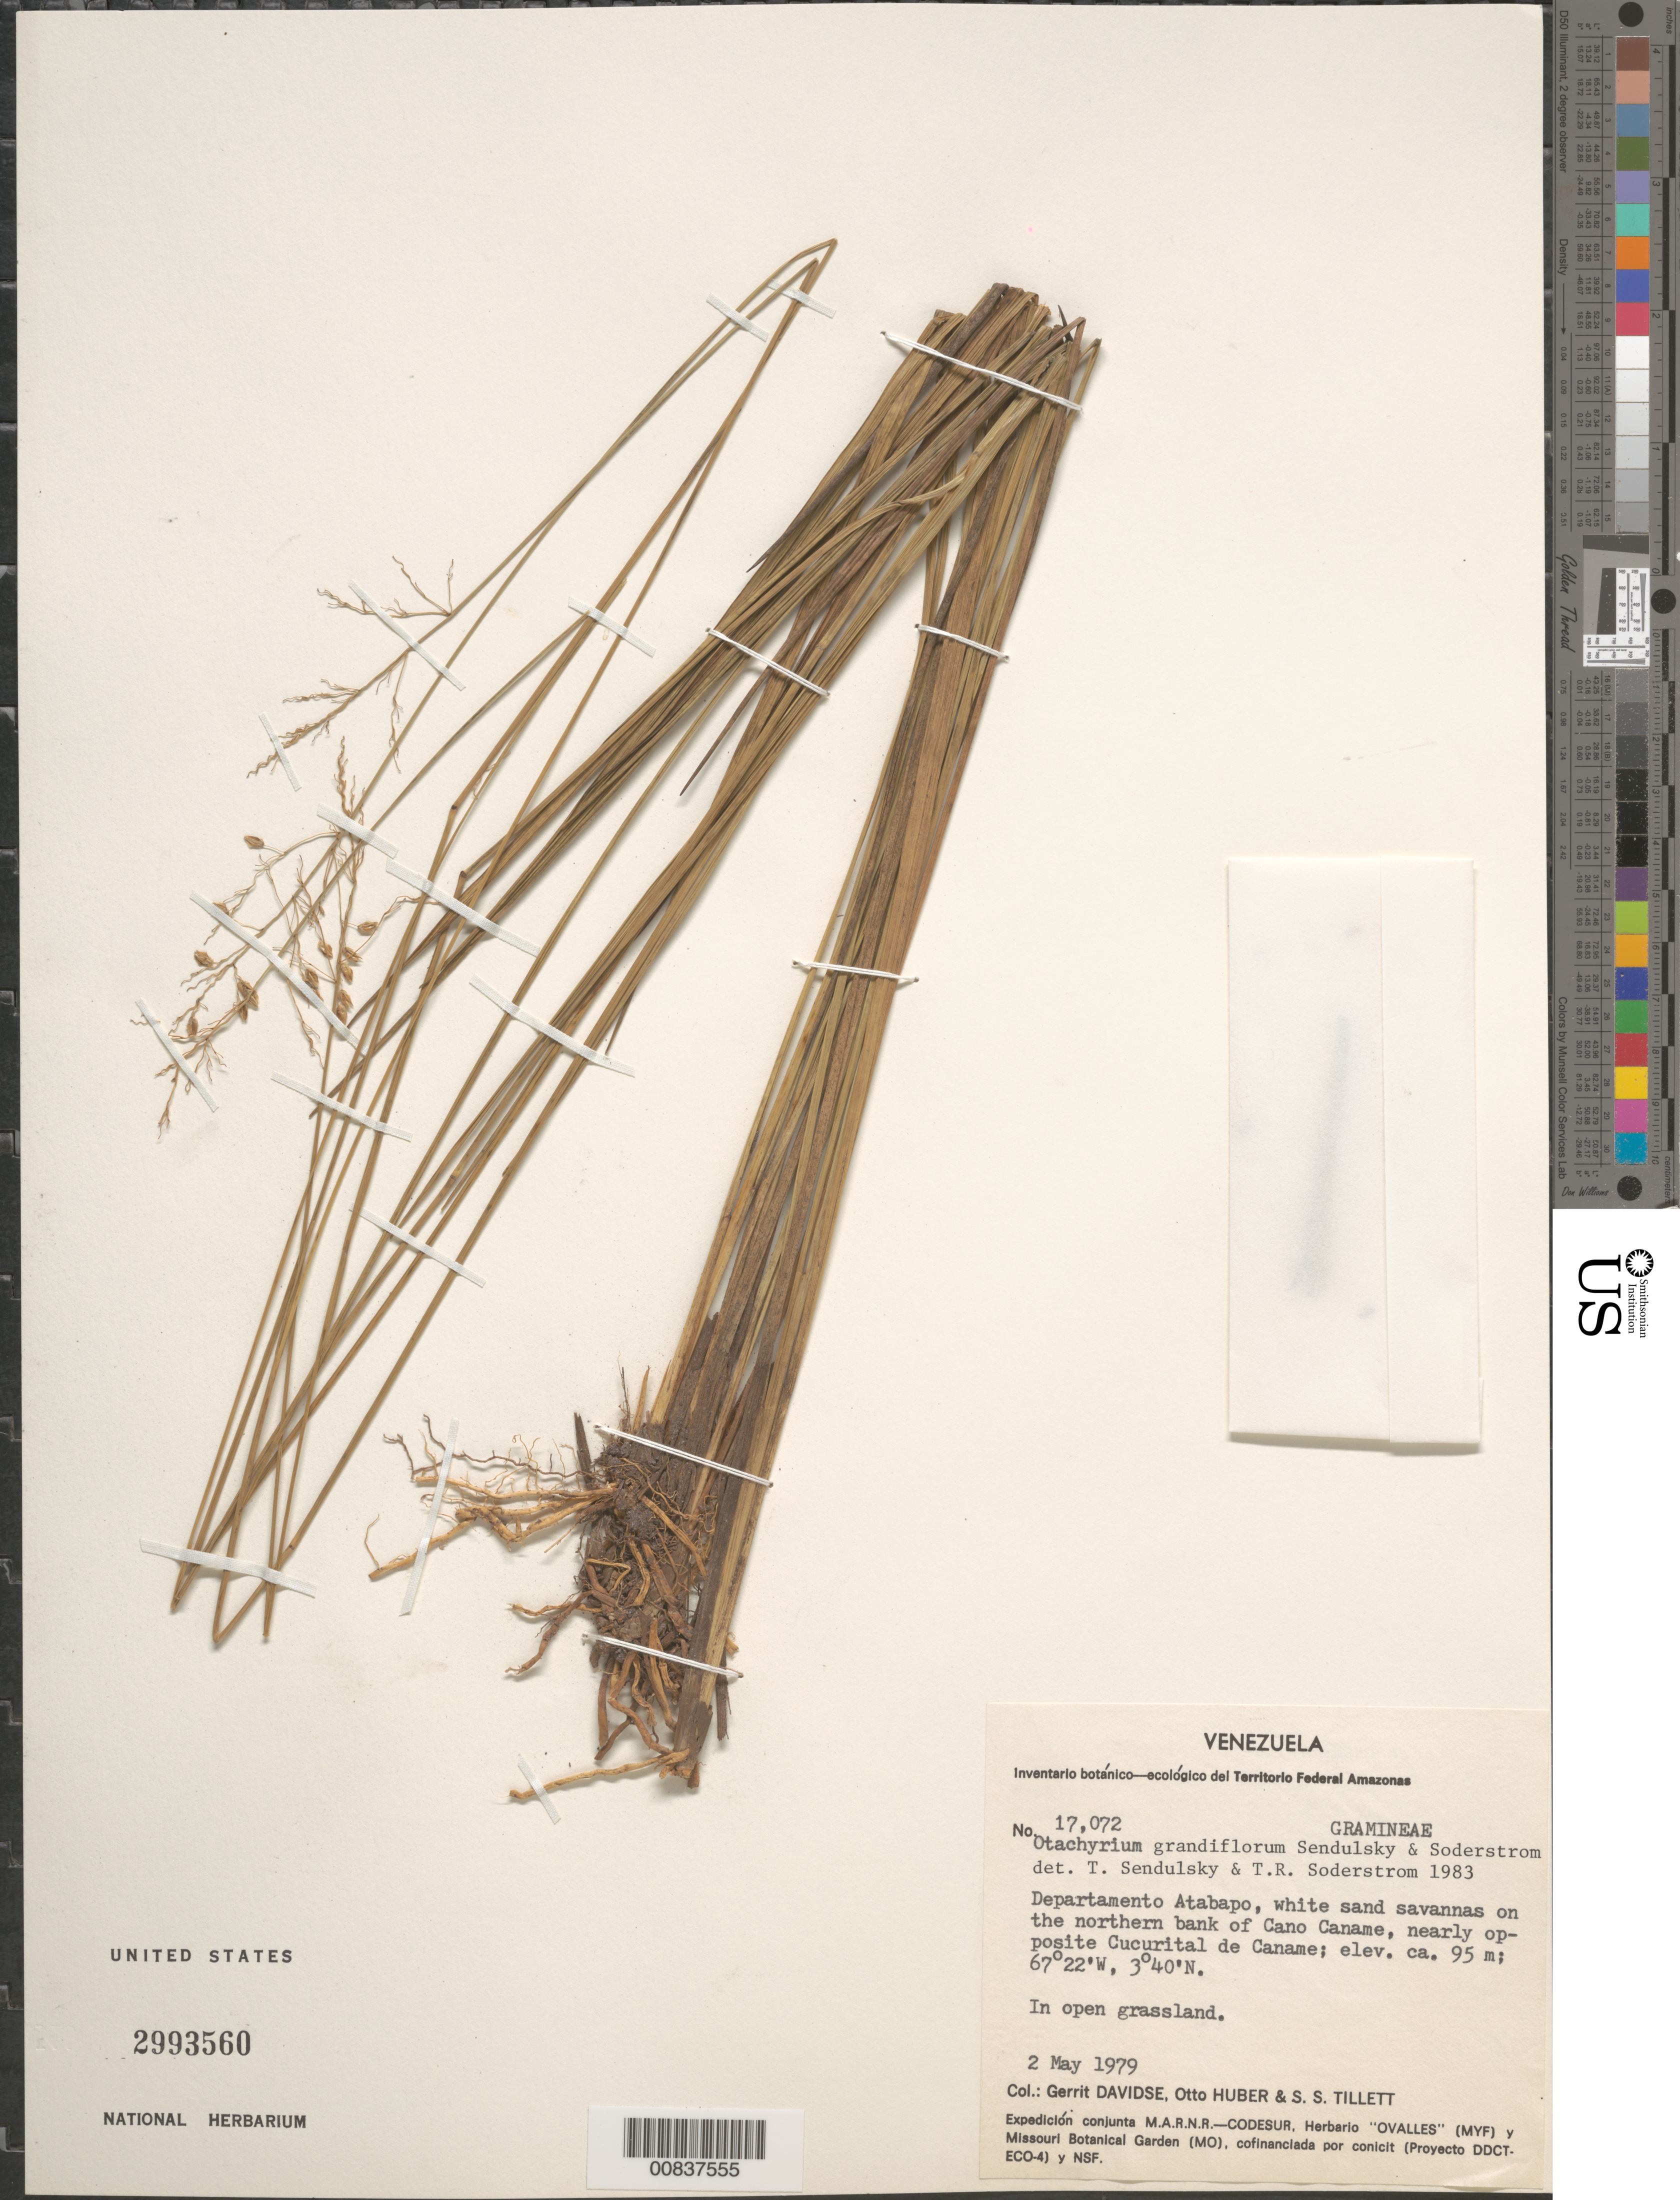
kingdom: Plantae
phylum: Tracheophyta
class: Liliopsida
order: Poales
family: Poaceae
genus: Otachyrium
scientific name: Otachyrium grandiflorum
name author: Send. & Soderstr.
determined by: Soderstrom, T. R.; Sendulsky, T.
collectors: G. Davidse, O. Huber & S. S. Tillett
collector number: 17072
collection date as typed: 2-May-79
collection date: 1979-05-02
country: Venezuela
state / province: Amazonas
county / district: Atabapo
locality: Caño Caname, opposite Cucurital de Caname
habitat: White sand savanna; in open grassland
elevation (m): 95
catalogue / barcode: US 2993560